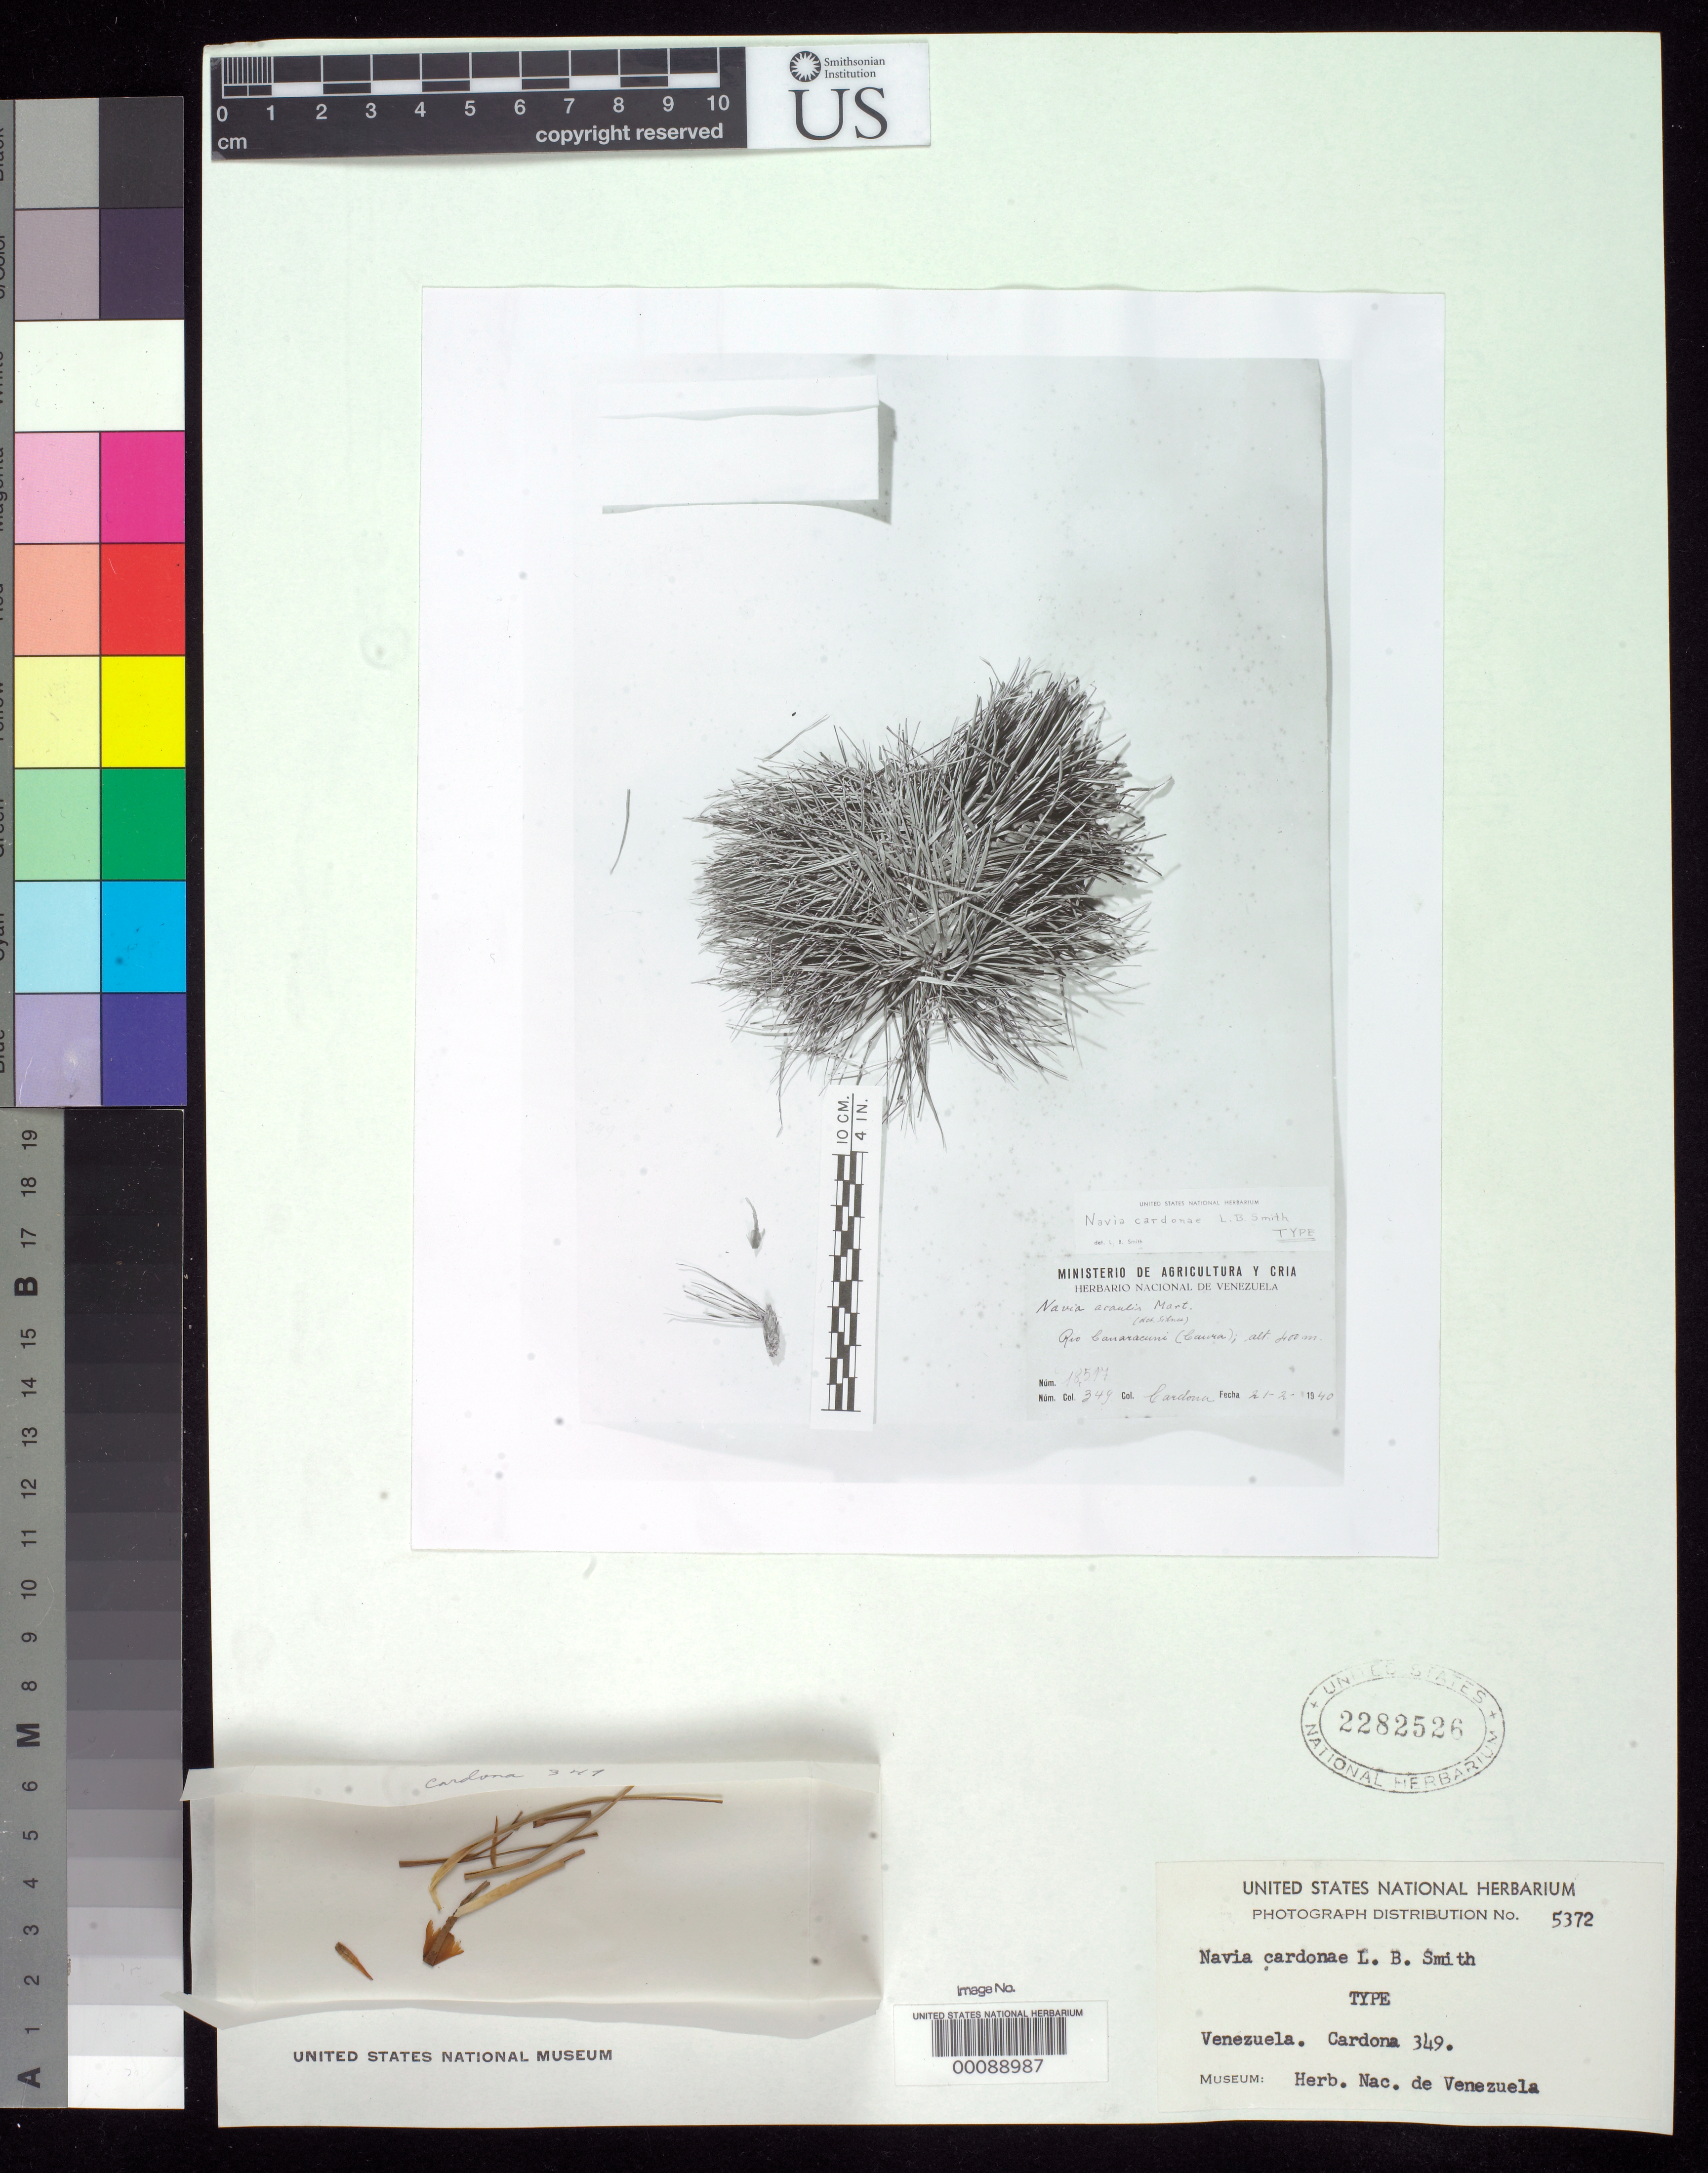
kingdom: Plantae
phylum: Tracheophyta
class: Liliopsida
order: Poales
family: Bromeliaceae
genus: Navia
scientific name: Navia cardonae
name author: L.B. Sm.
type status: Isotype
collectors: F. Cardona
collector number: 349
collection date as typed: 21 Feb 1940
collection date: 1940-02-21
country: Venezuela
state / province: Bolivar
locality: Rio Canaracuni.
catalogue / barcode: US 2282526